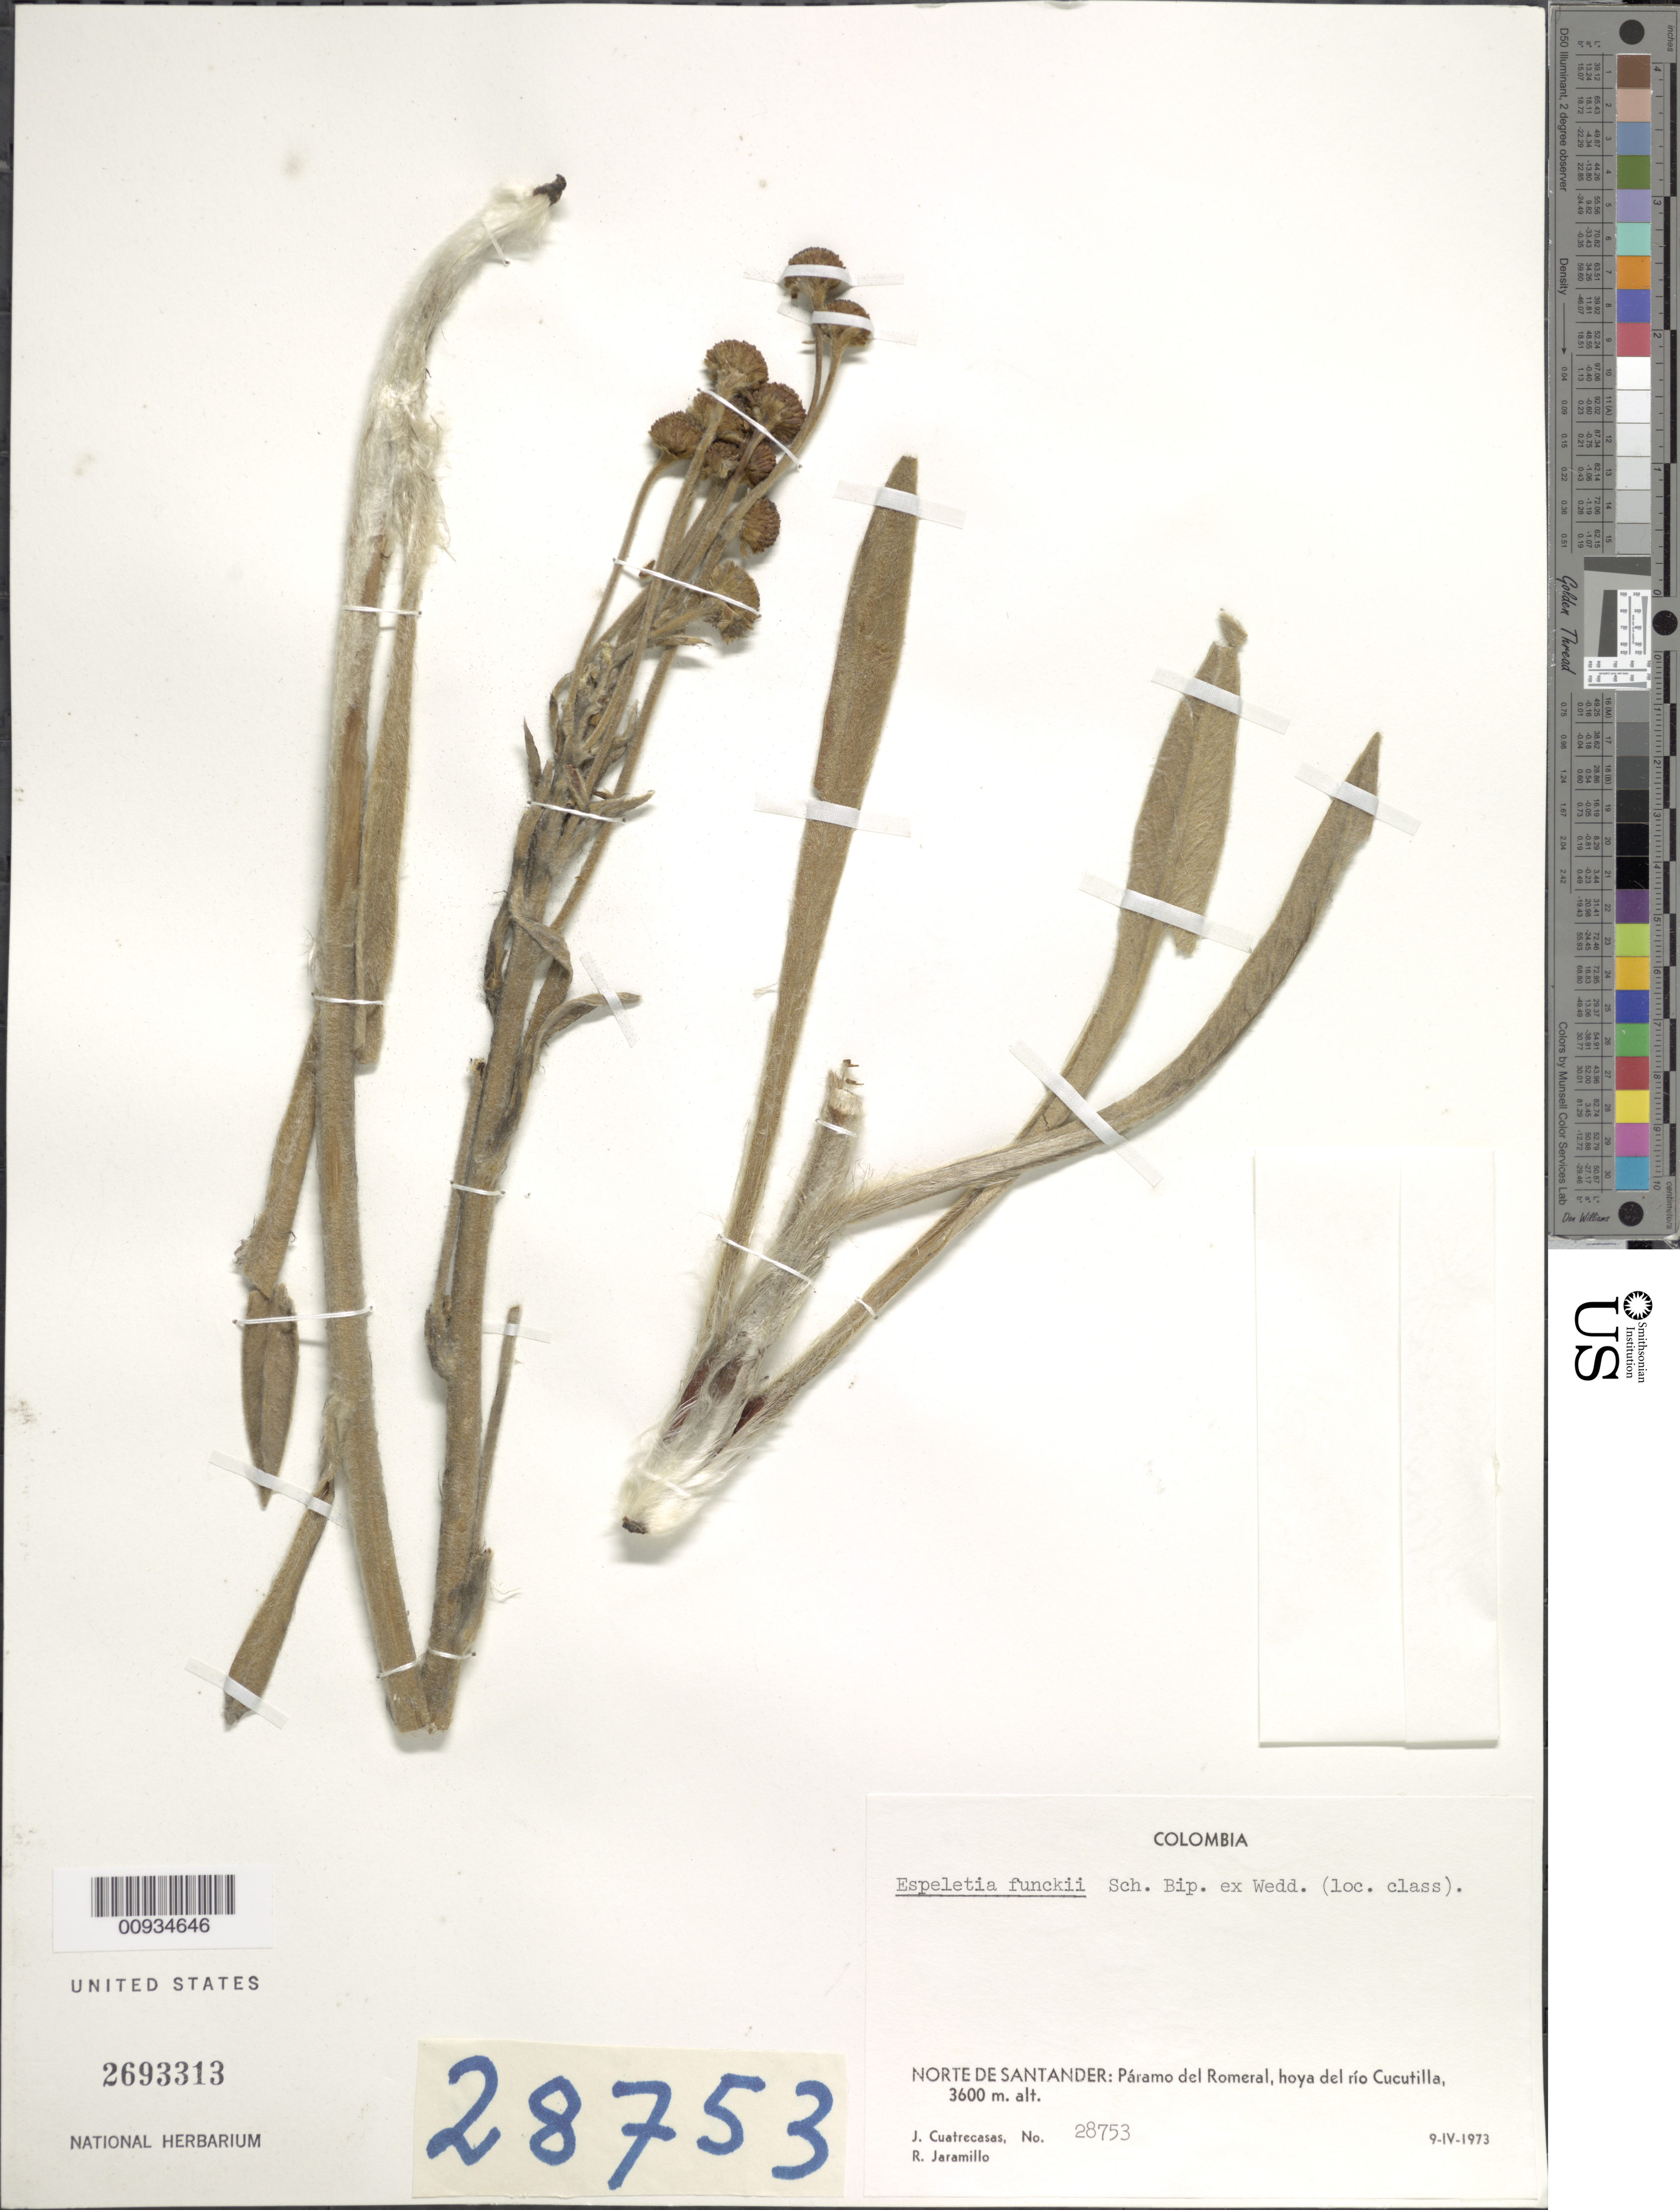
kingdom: Plantae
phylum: Tracheophyta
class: Magnoliopsida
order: Asterales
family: Asteraceae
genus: Espeletiopsis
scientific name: Espeletiopsis funckii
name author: (Sch. Bip. ex Wedd.) Cuatrec.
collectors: J. Cuatrecasas & R. Jaramillo M.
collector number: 28753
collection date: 1973-04-09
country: Colombia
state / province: Norte de Santander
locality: Norte de Santander: Paramo del Romeral, hjoya del rio Cucutilla,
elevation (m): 3600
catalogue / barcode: US 2693313